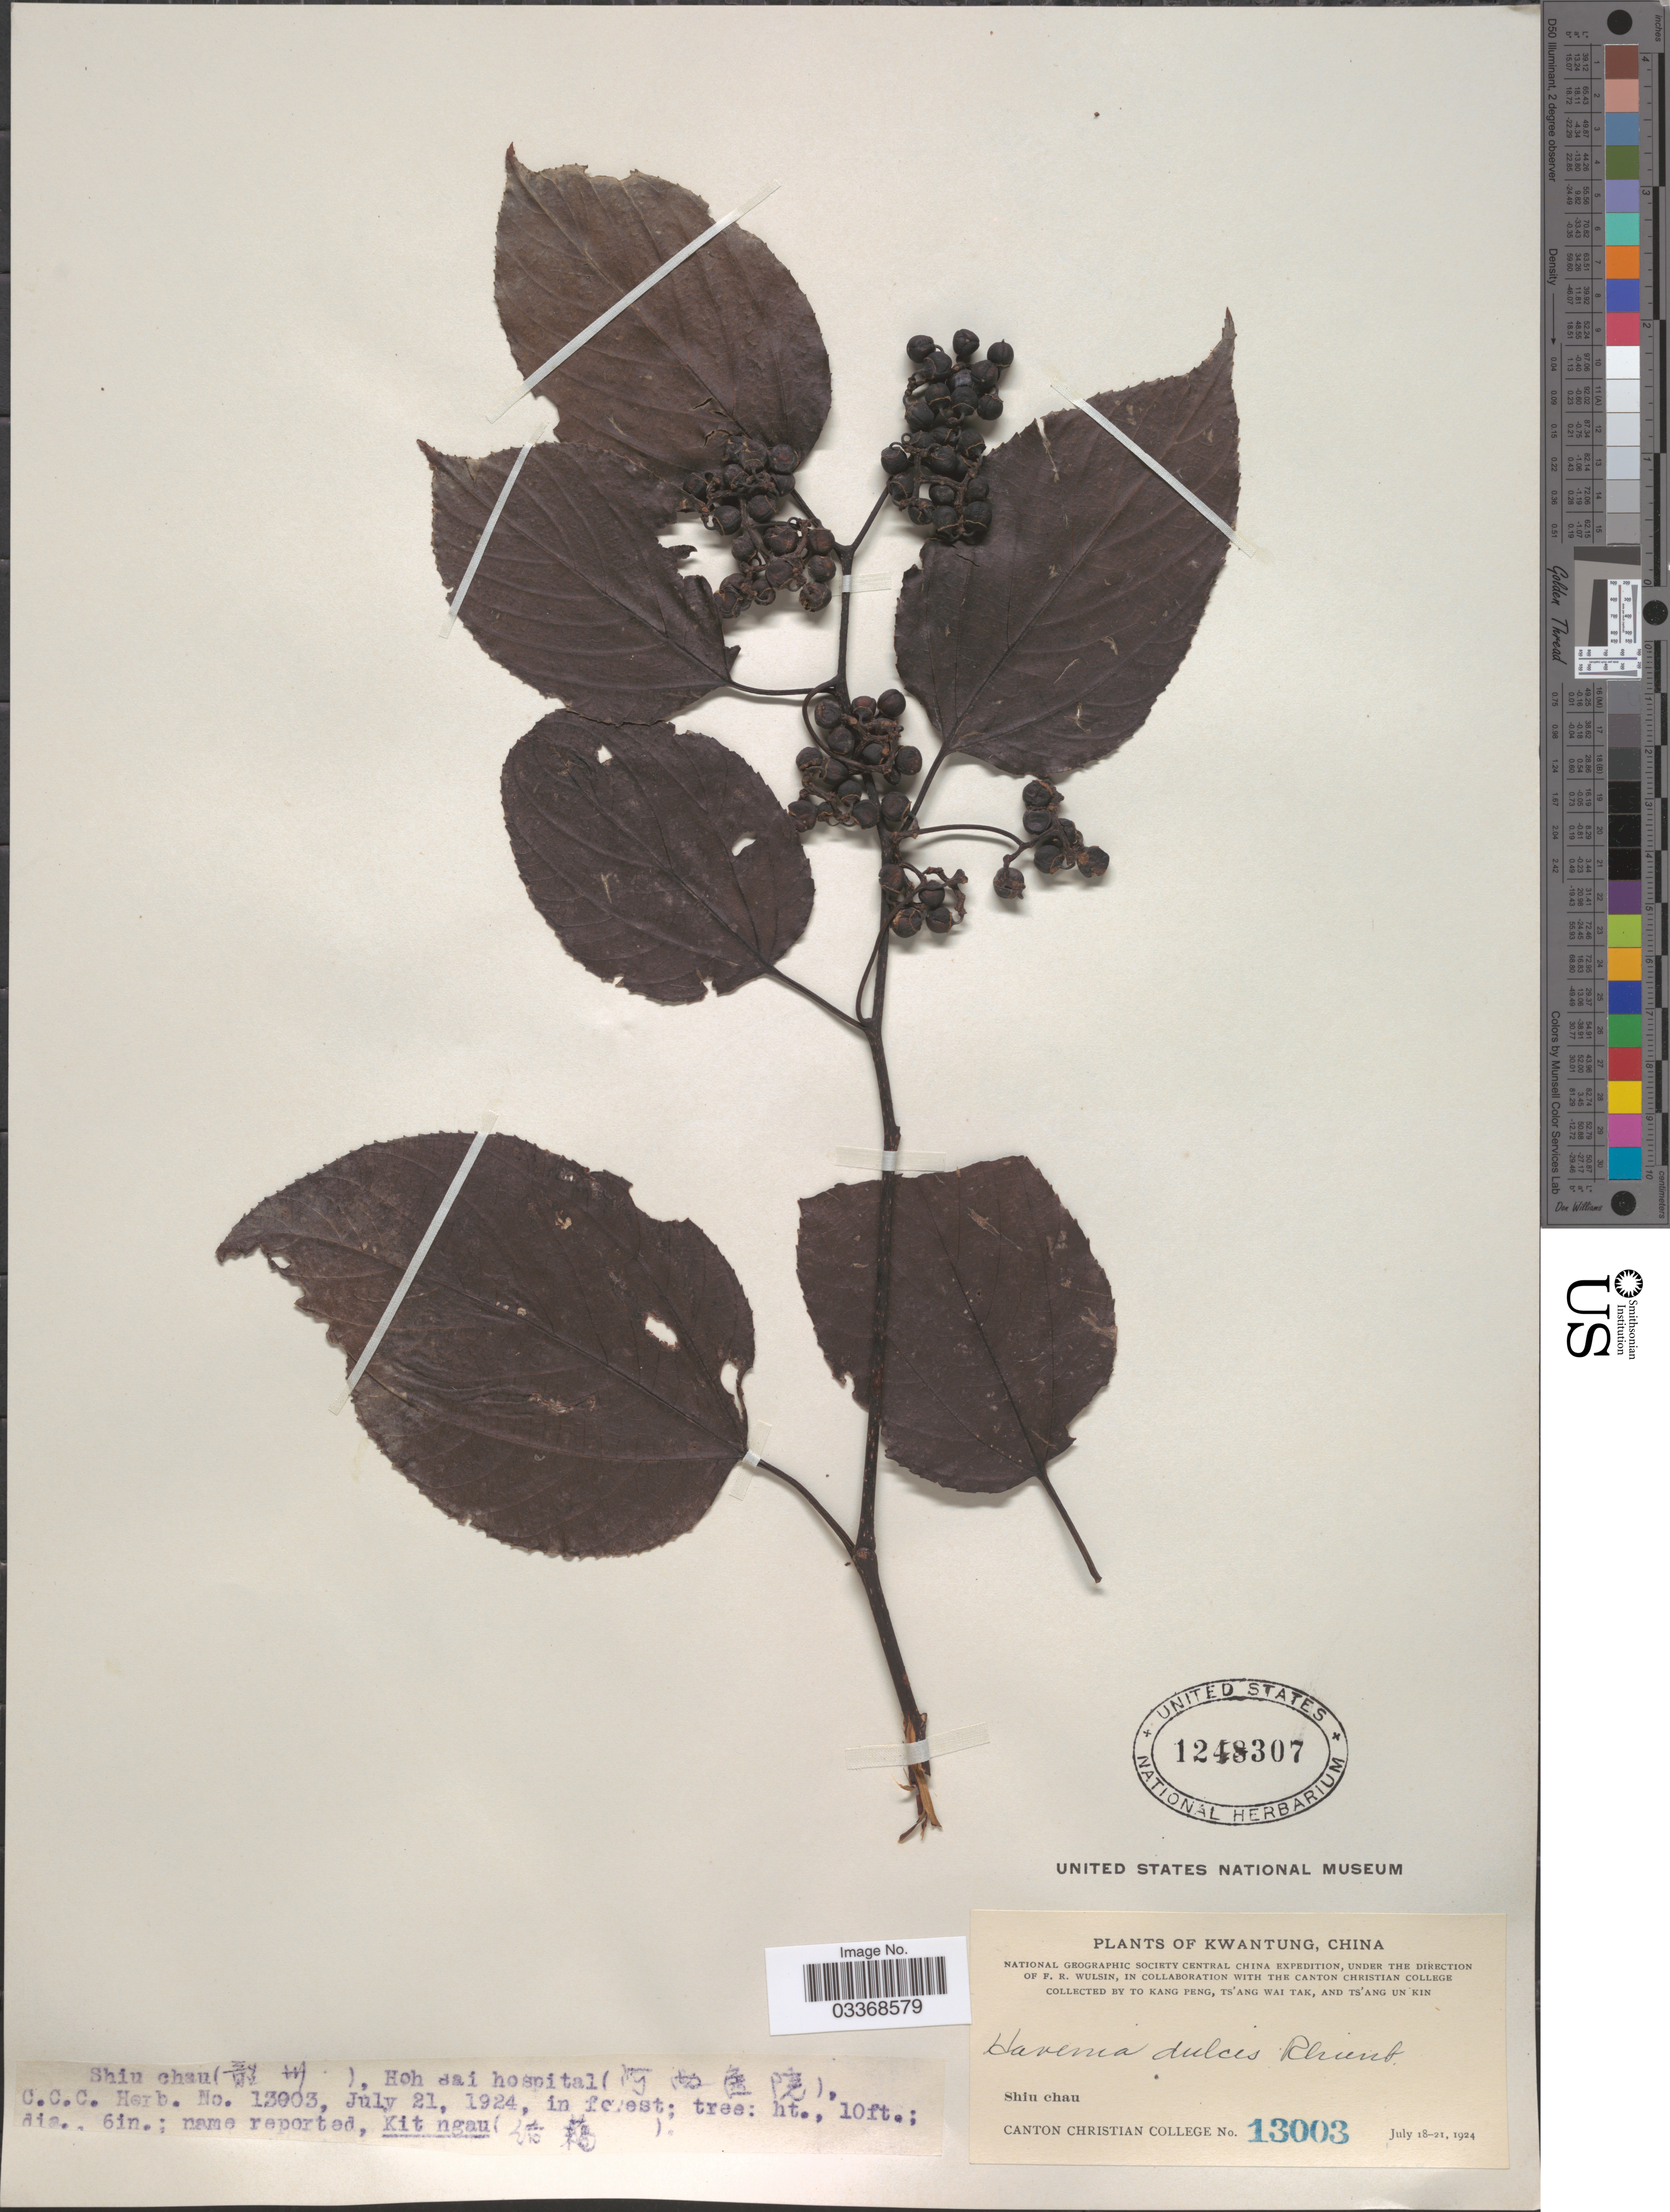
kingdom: Plantae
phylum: Tracheophyta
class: Magnoliopsida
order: Rosales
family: Rhamnaceae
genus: Hovenia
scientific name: Hovenia dulcis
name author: Thunb.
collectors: T. K. Peng, W. T. Tsang & Ts' Ang Un Kin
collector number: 13003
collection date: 1924-07-21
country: China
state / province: Guangdong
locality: Kwantung. Shiu chau (X). Hoh sai hospital (X).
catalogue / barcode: US 1248307